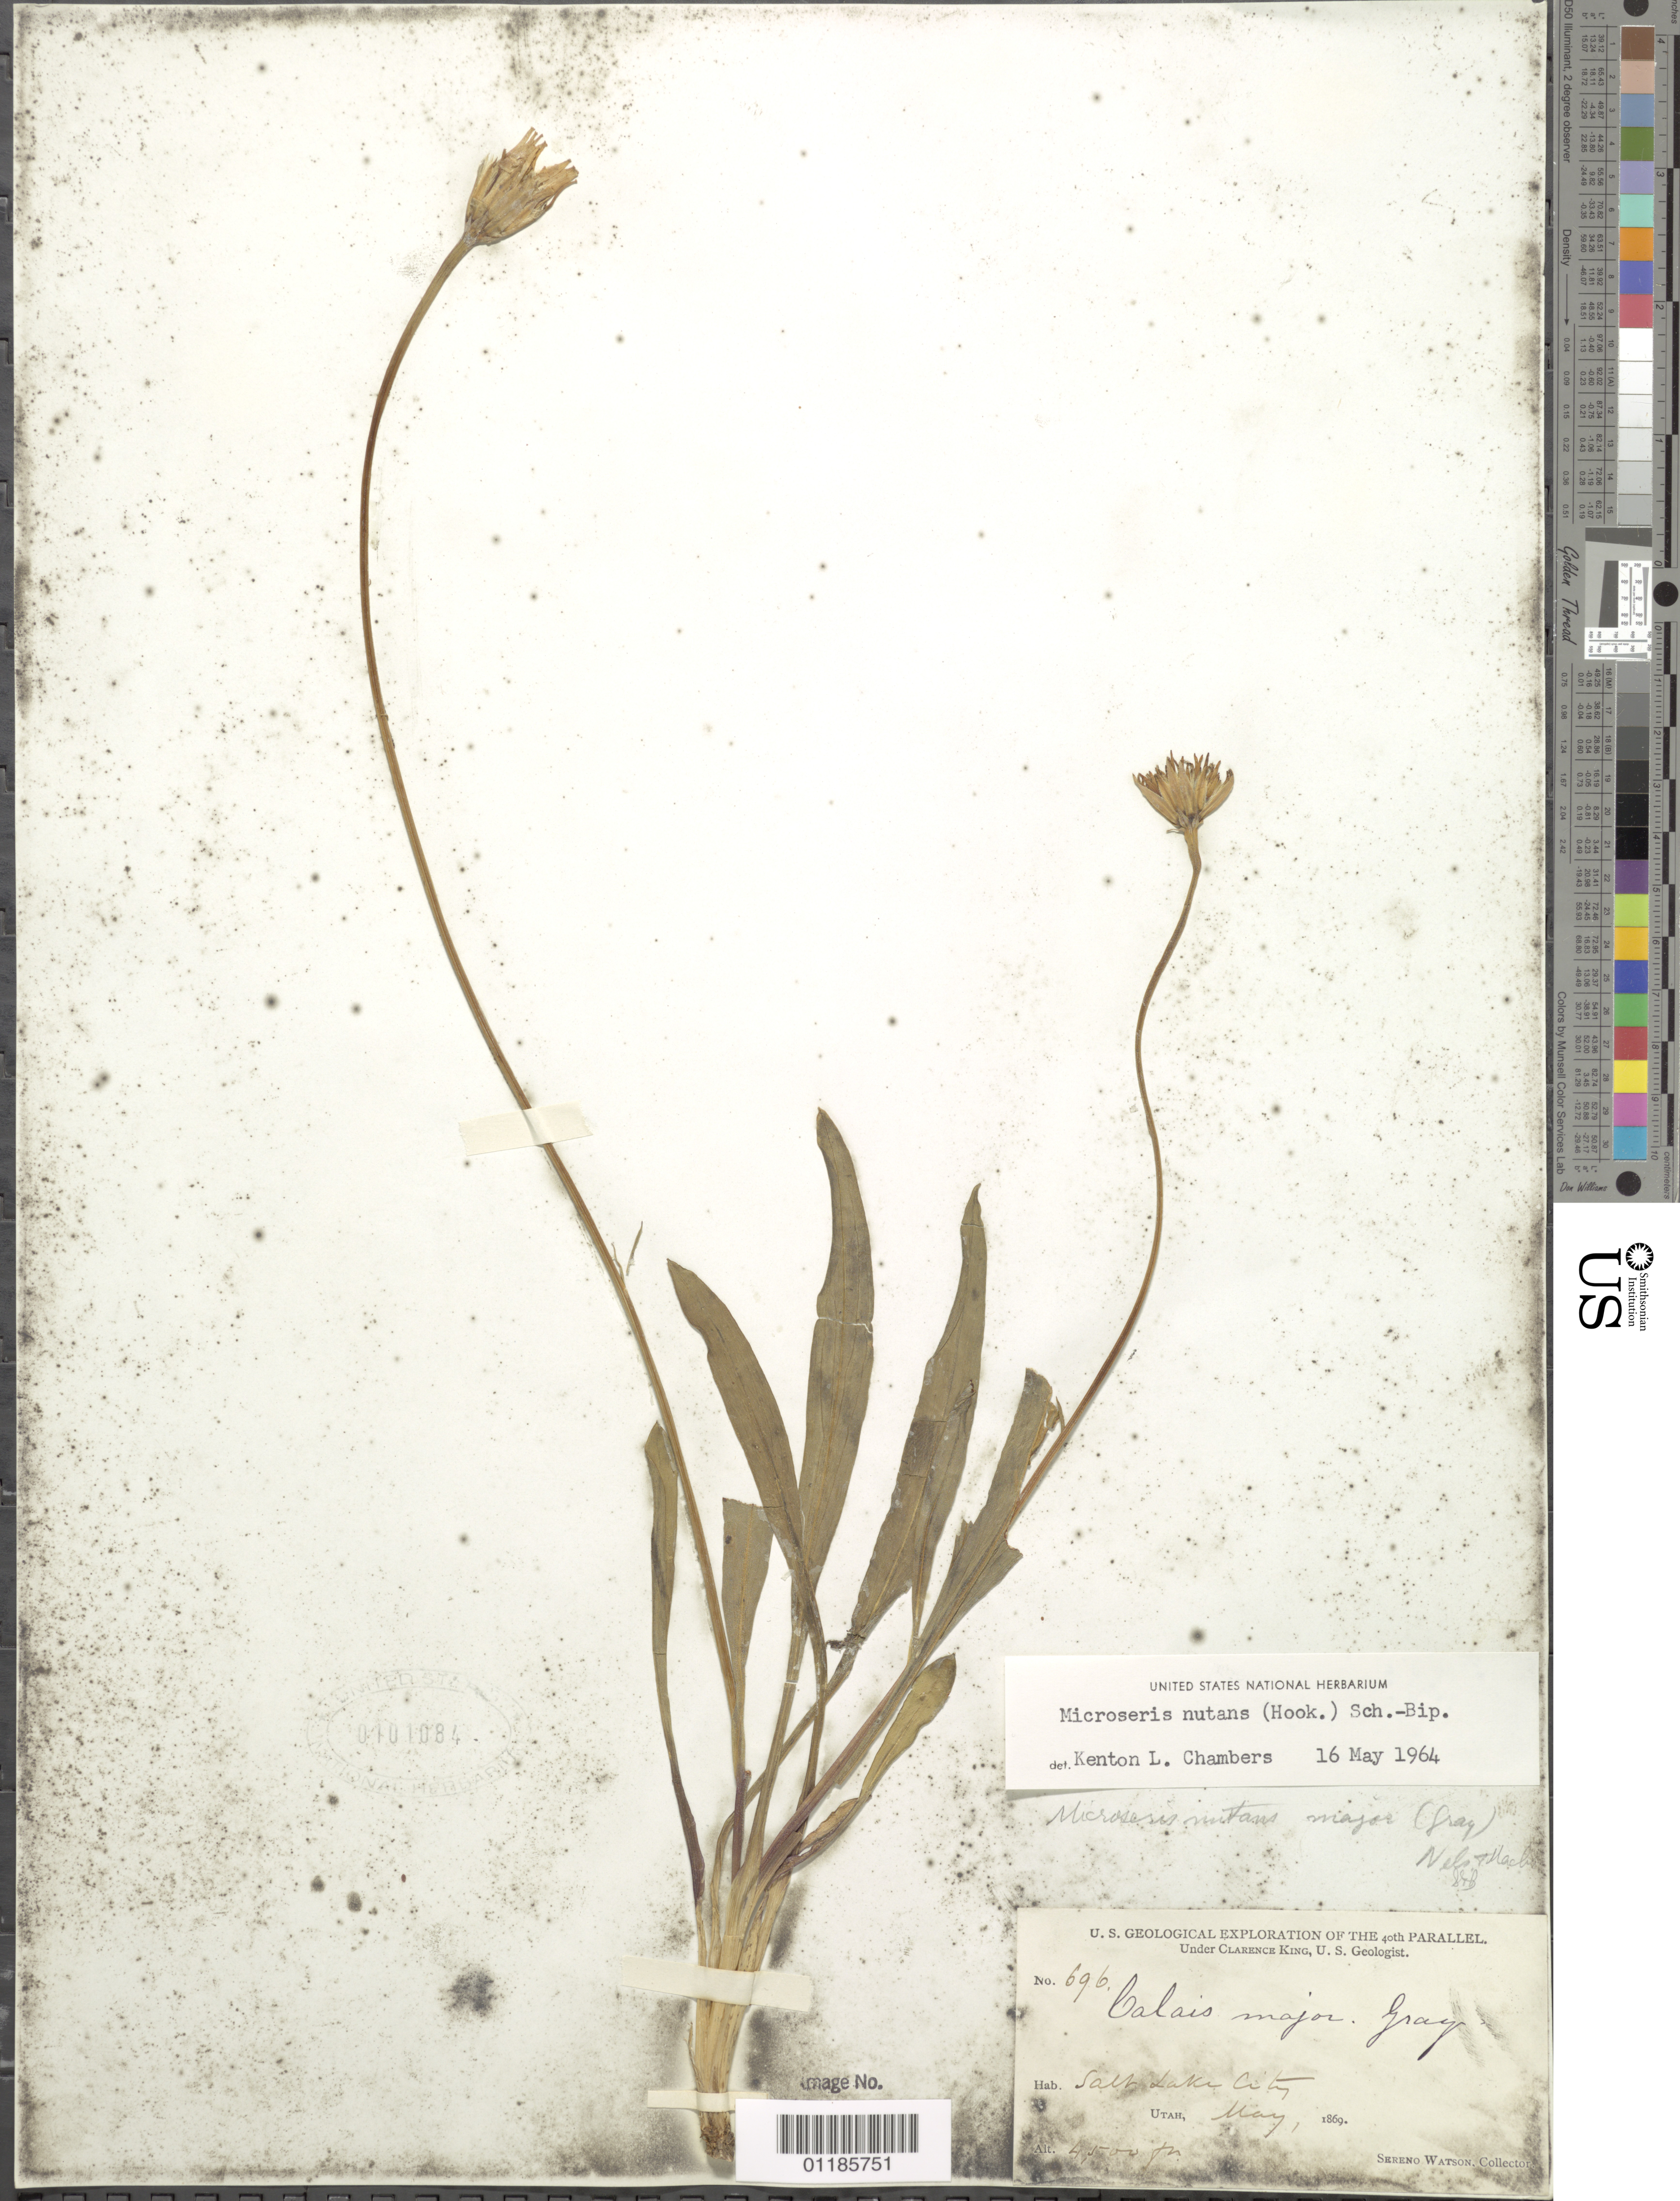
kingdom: Plantae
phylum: Tracheophyta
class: Magnoliopsida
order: Asterales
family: Asteraceae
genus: Microseris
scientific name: Microseris nutans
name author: (Hook.) Sch. Bip.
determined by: Chambers, K. L.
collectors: S. Watson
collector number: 69*6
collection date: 1869-05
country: United States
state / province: Utah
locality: Salt Lake City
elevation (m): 1372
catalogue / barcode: US 101084